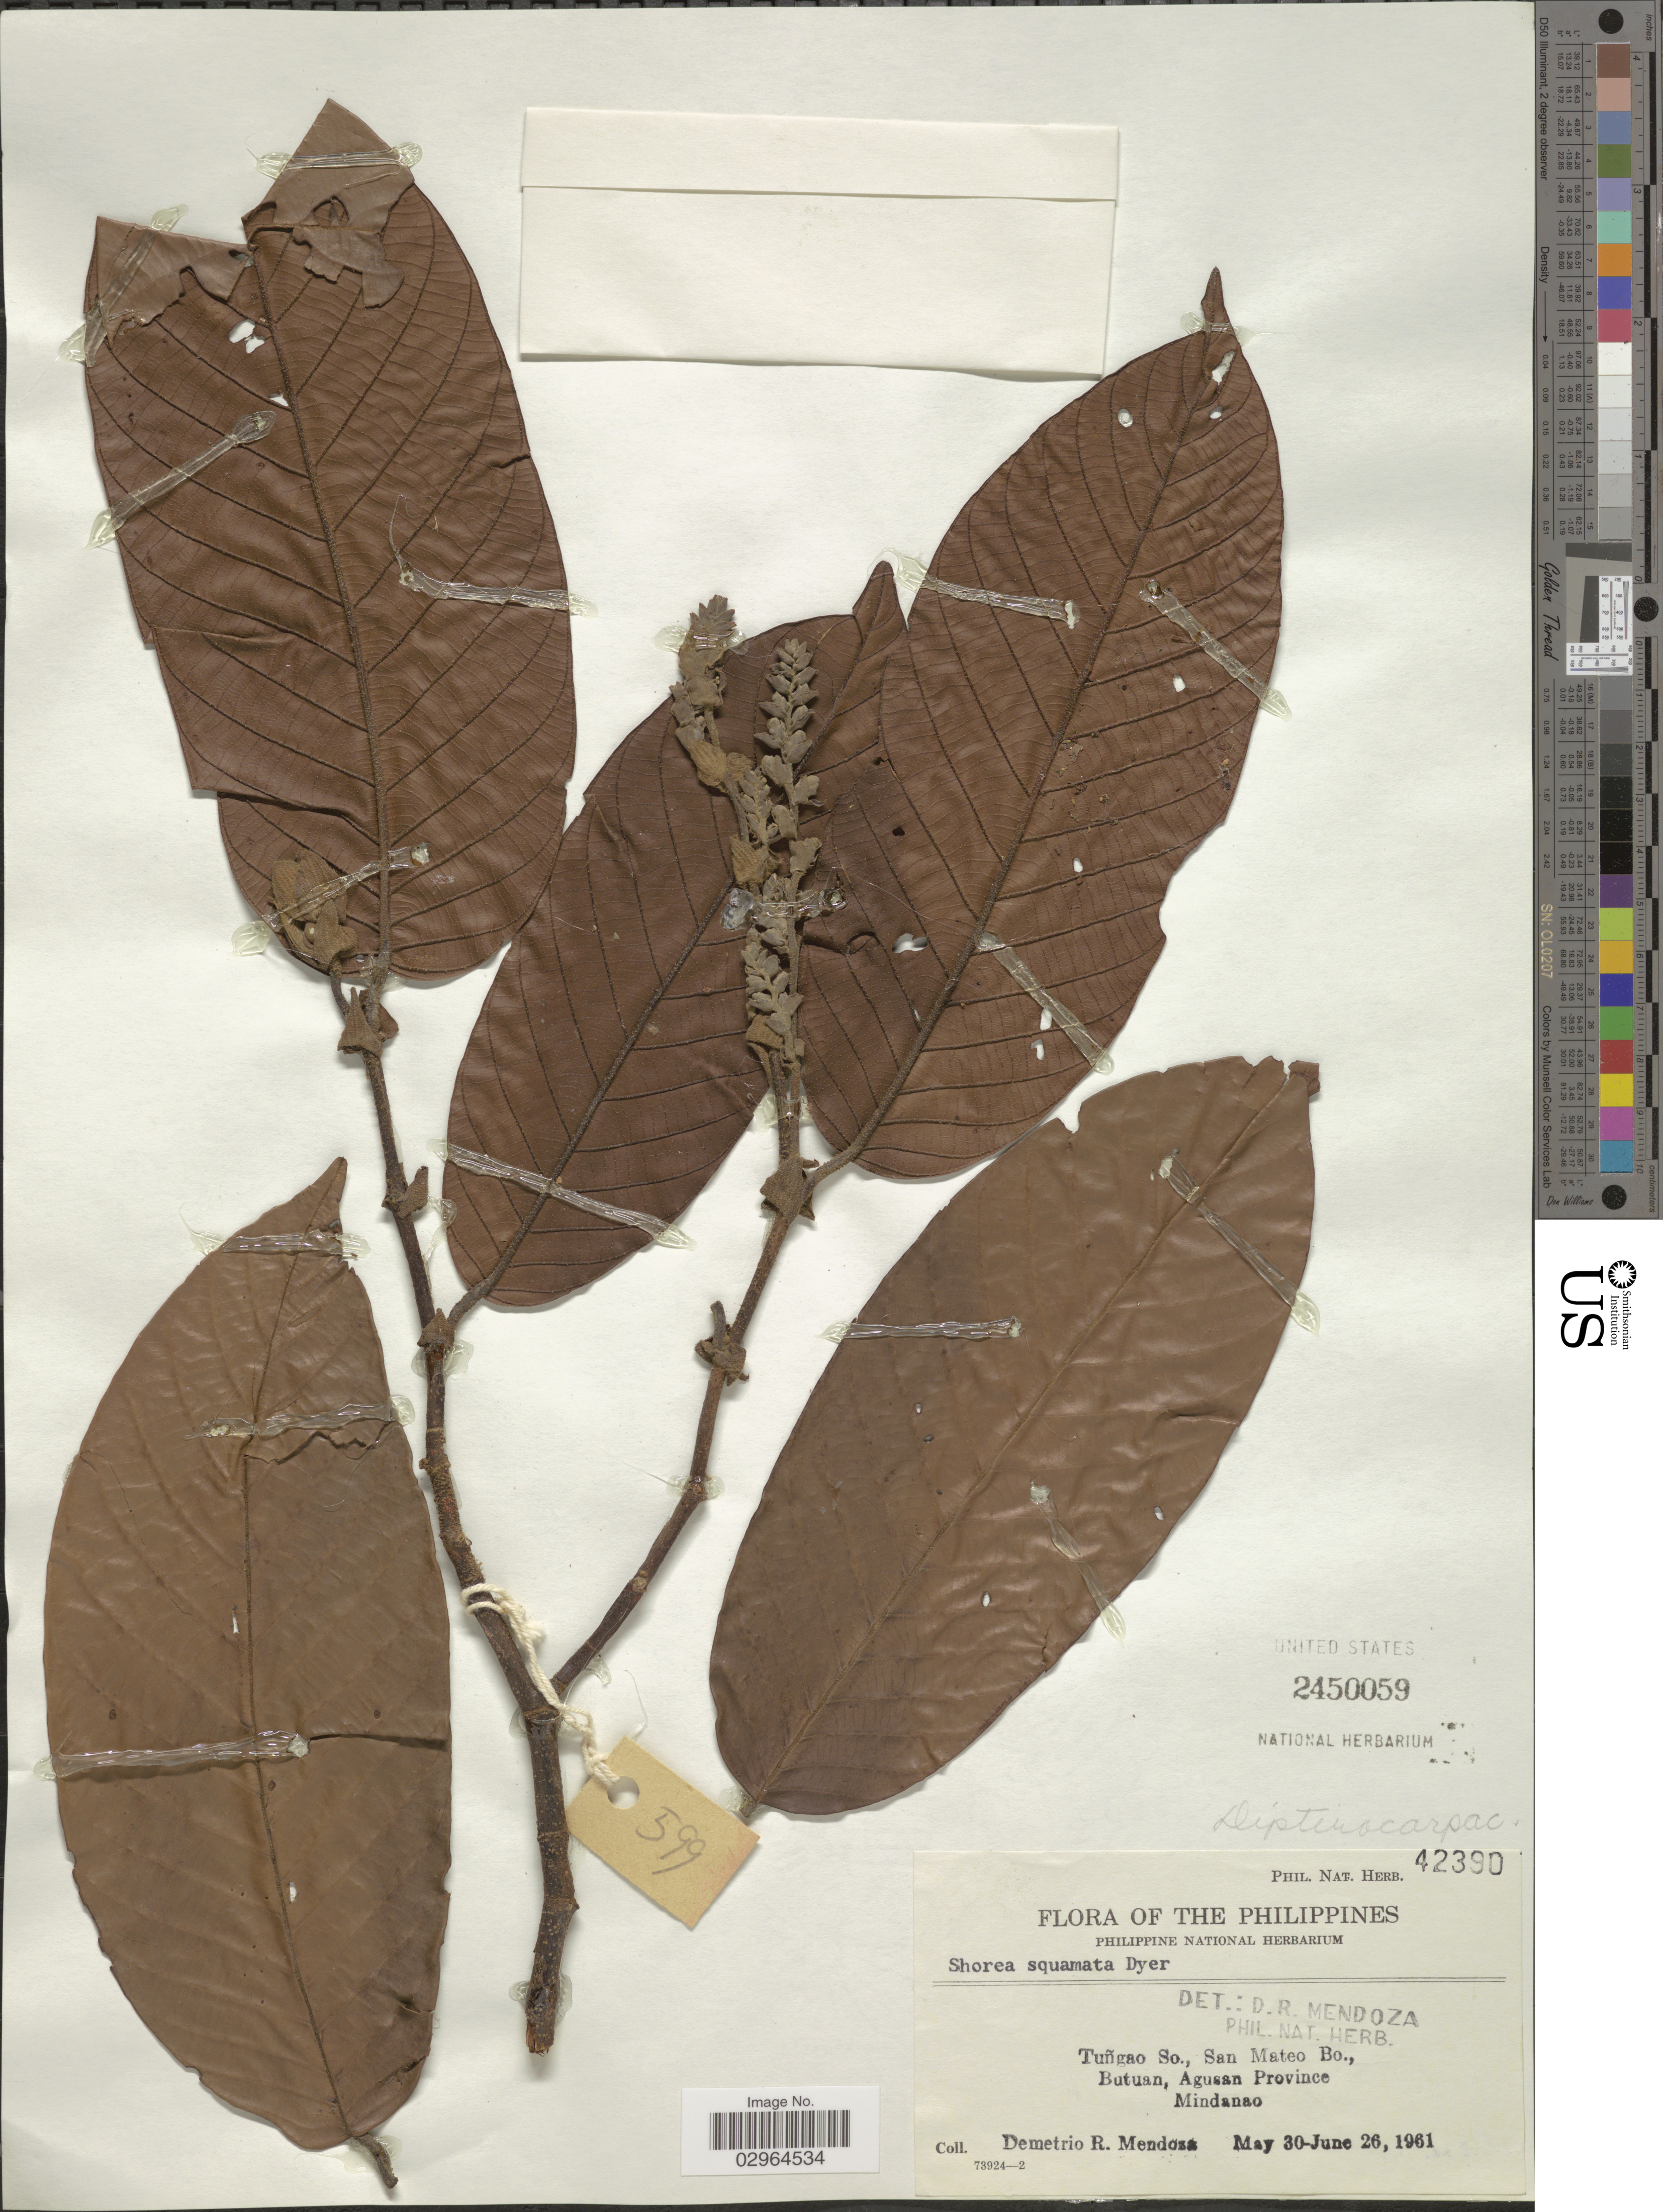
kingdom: Plantae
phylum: Tracheophyta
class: Magnoliopsida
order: Malvales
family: Dipterocarpaceae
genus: Rubroshorea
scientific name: Rubroshorea palosapis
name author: (Blanco) P.S. Ashton & J. Heck.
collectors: D. Mendoza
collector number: Phil. Nat. Herb. 42390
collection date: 1961-05-30/1961-06-26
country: Philippines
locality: Tuñgao So., San Mateo Bo., Butuan, Agusan Province, Mindanao.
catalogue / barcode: US 2450059